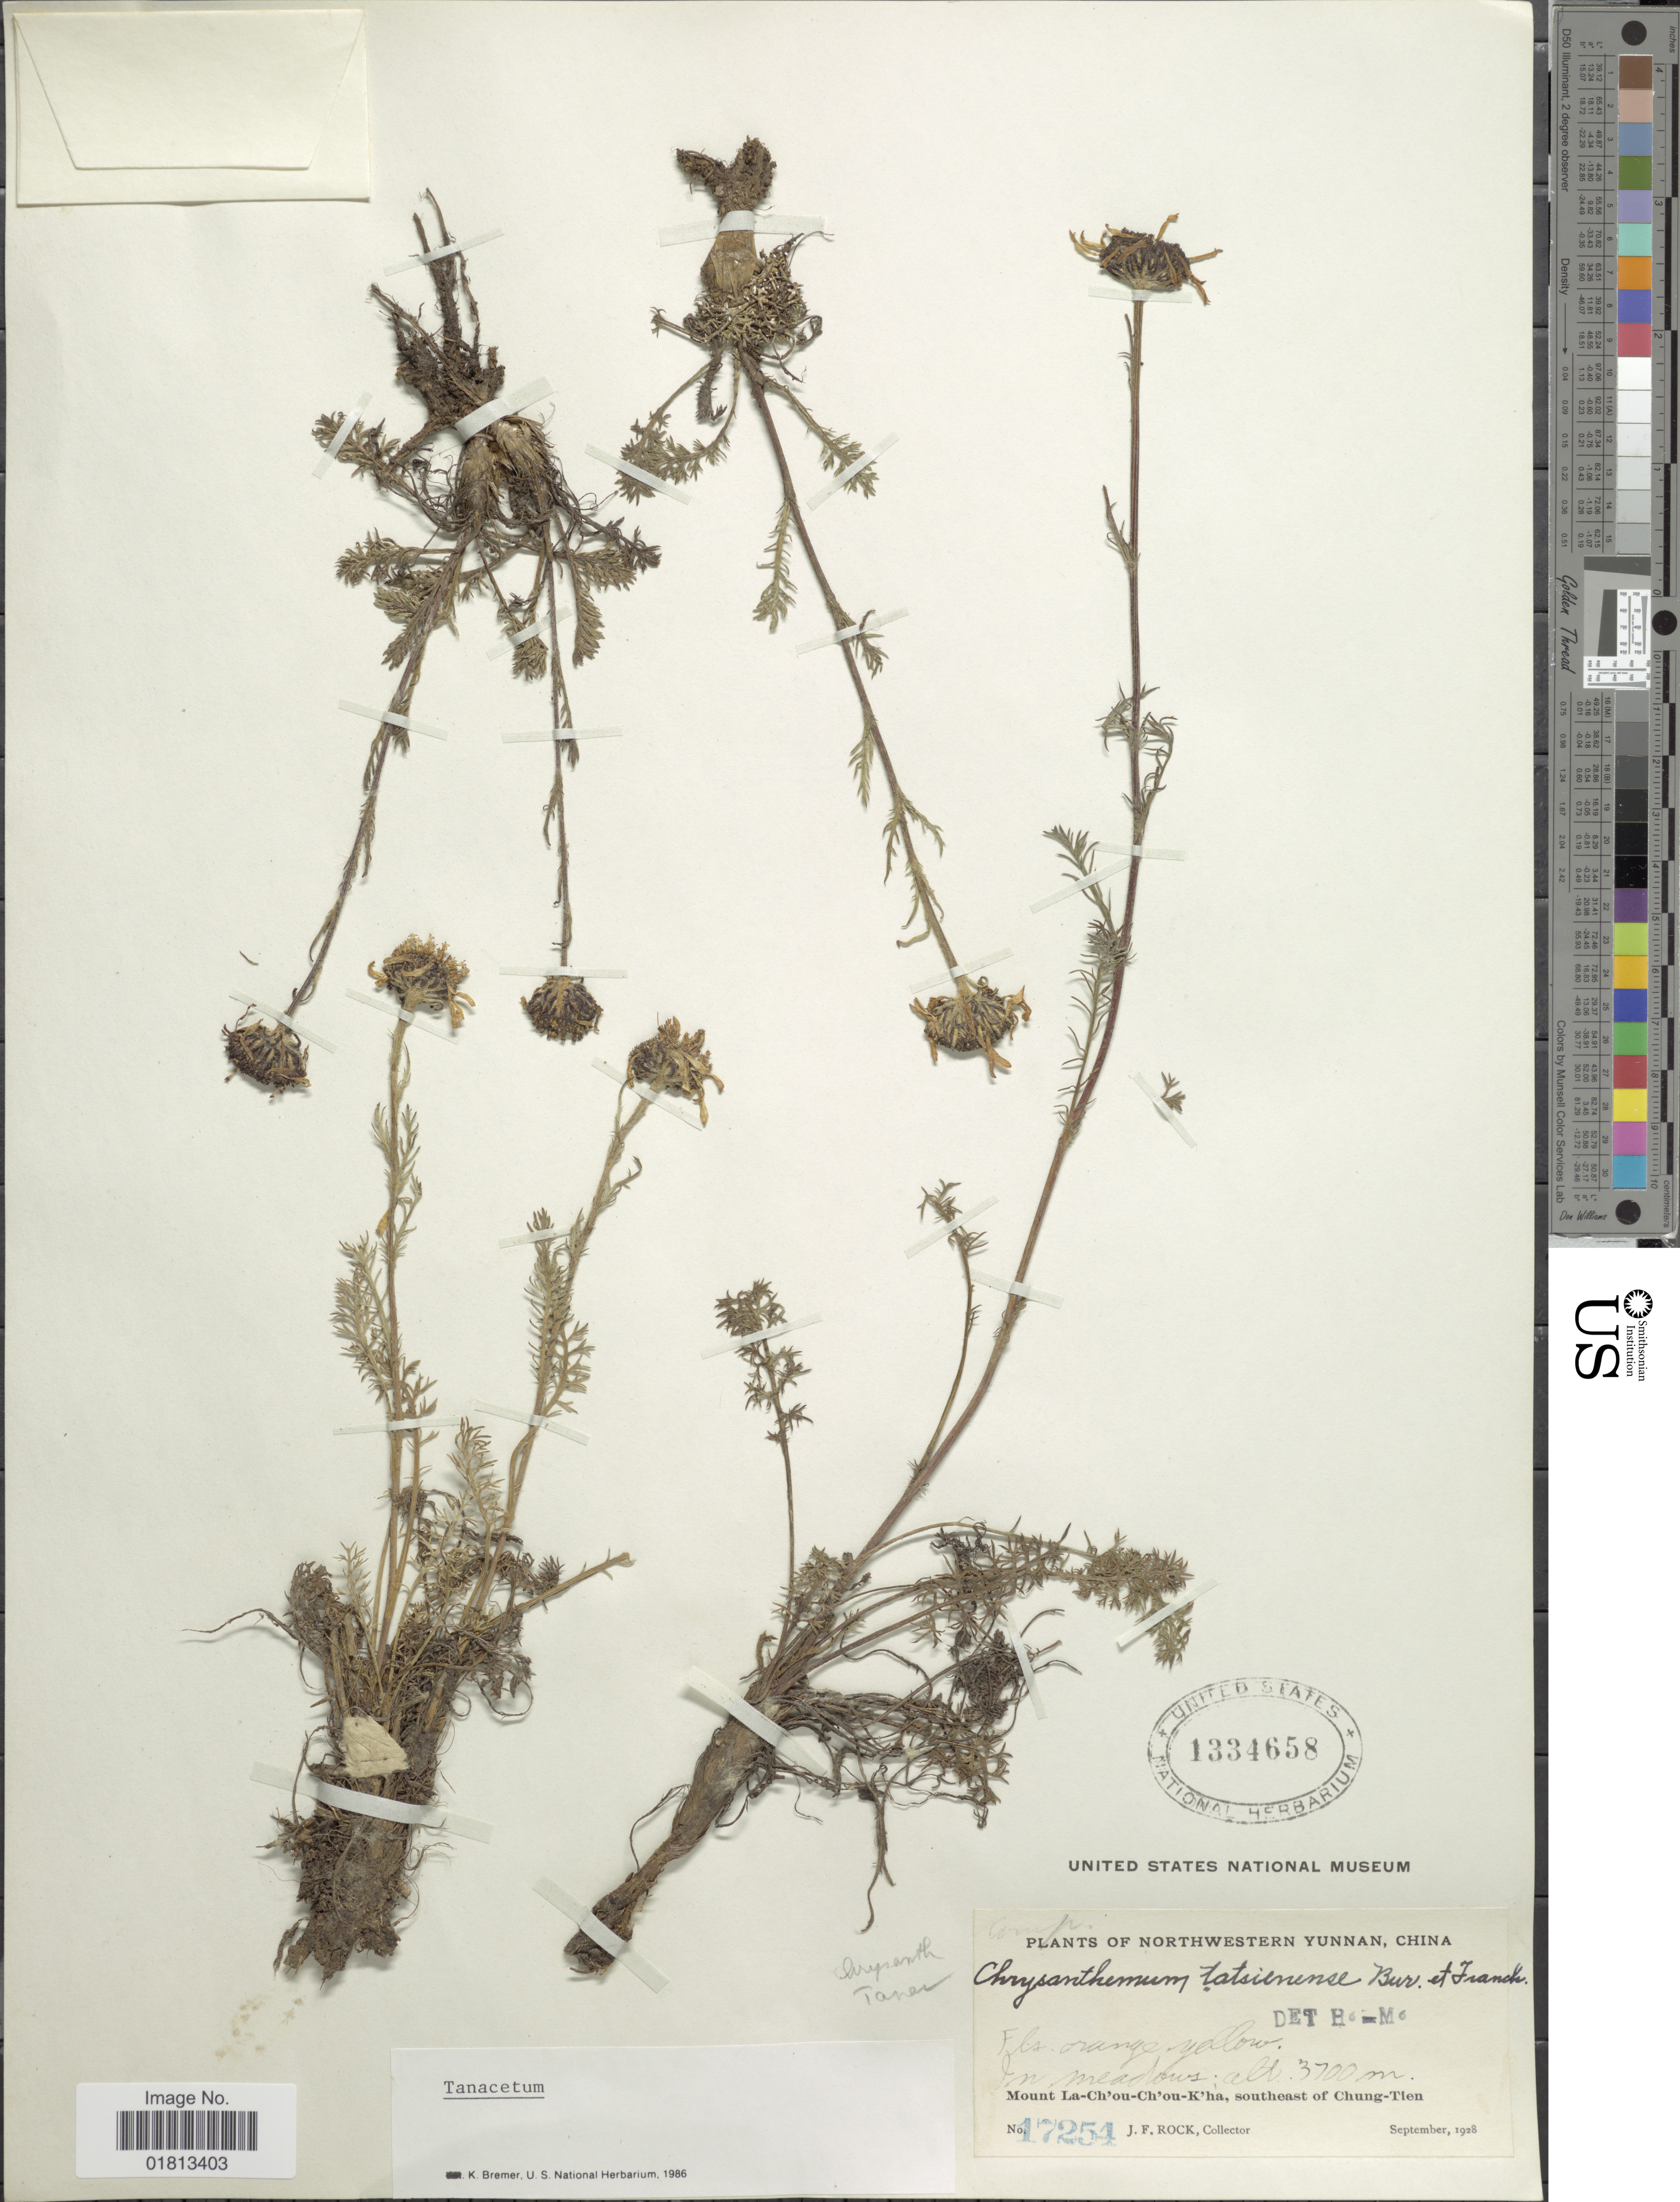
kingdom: Plantae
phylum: Tracheophyta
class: Magnoliopsida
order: Asterales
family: Asteraceae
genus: Tanacetum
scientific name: Tanacetum tatsienensis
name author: (Bureau & Franch.) K. Bremer & Humphries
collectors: J. Rock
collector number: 17254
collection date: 1928-09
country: China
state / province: Yunnan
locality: Northwestern Yunnan, China, Mount La-Ch' ou-Ch'ou-K' ha, southeast of Chung-Tien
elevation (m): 3700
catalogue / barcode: US 1334658